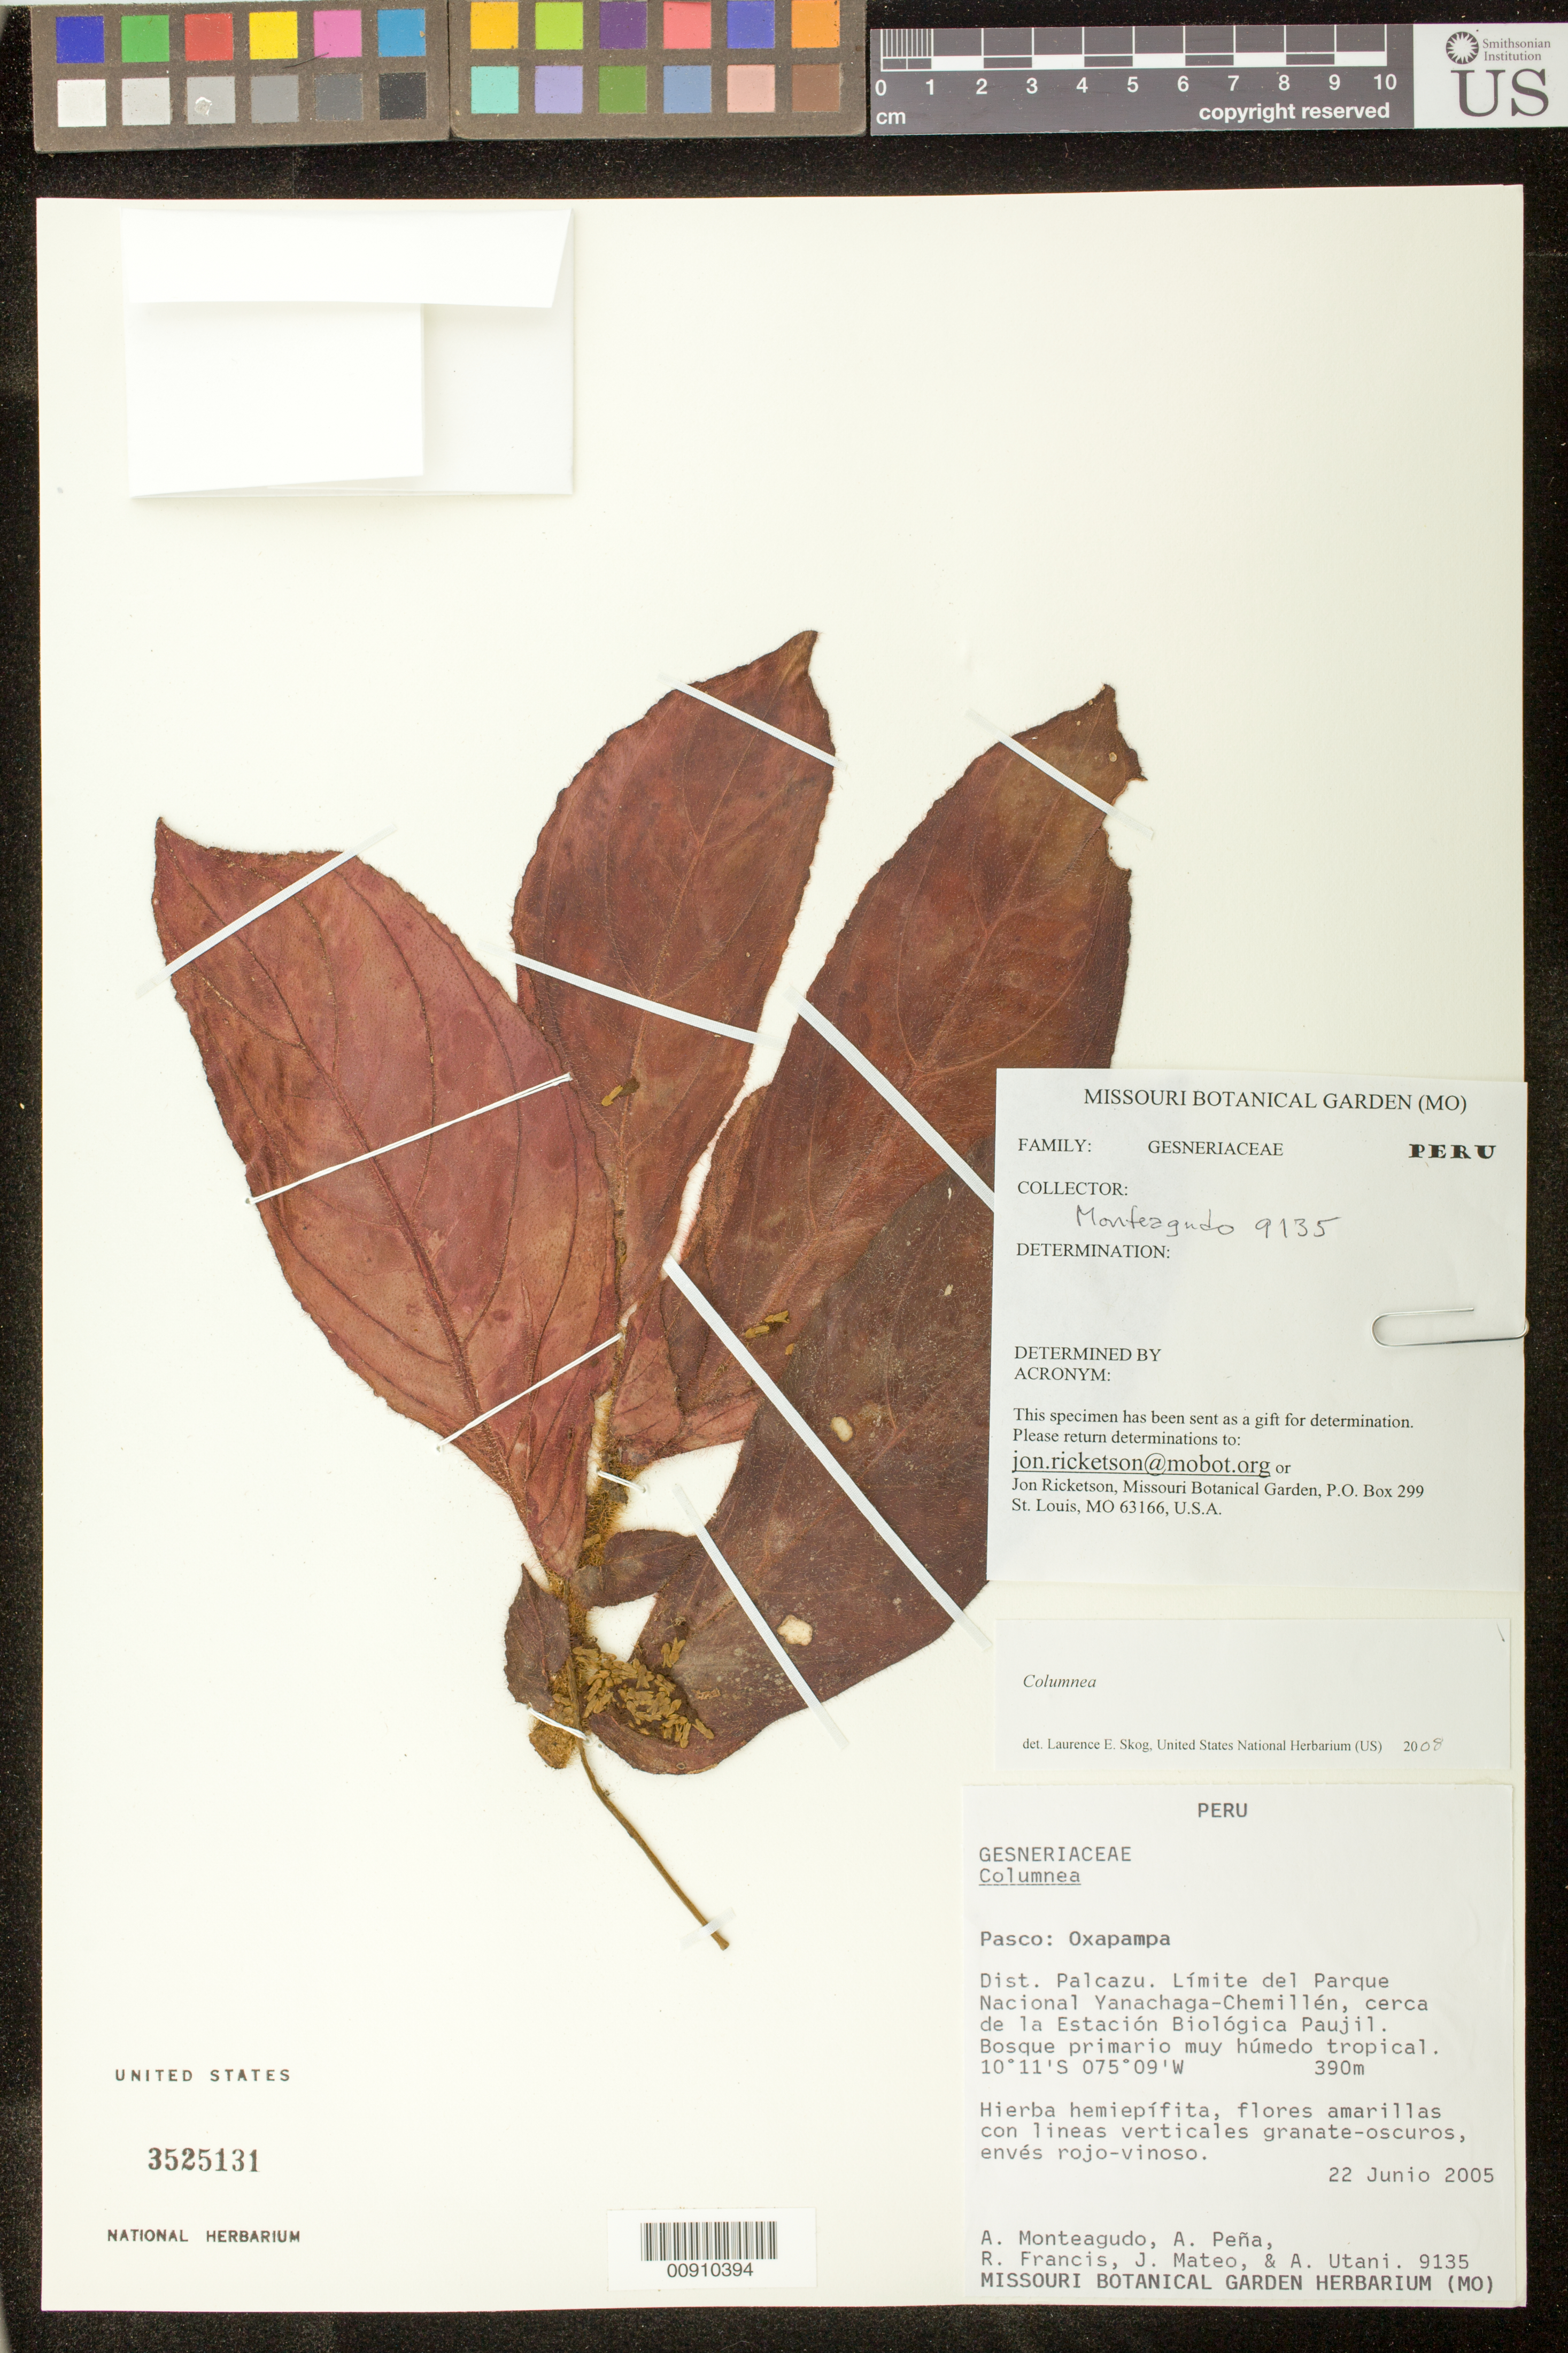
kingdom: Plantae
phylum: Tracheophyta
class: Magnoliopsida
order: Lamiales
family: Gesneriaceae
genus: Columnea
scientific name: Columnea sp.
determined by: Skog, Laurence E.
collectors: A. Monteagudo & et al.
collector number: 9135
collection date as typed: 22 Jun 2005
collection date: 2005-06-22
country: Peru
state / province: Pasco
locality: Pasco: Oxapampa. Dist. Palcazu. Limite del Parque Nacional Yanachaga-Chemillén, cerca de la Estación Biológica Paujil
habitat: Bosque primario muy húmedo tropical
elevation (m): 390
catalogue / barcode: US 3525131